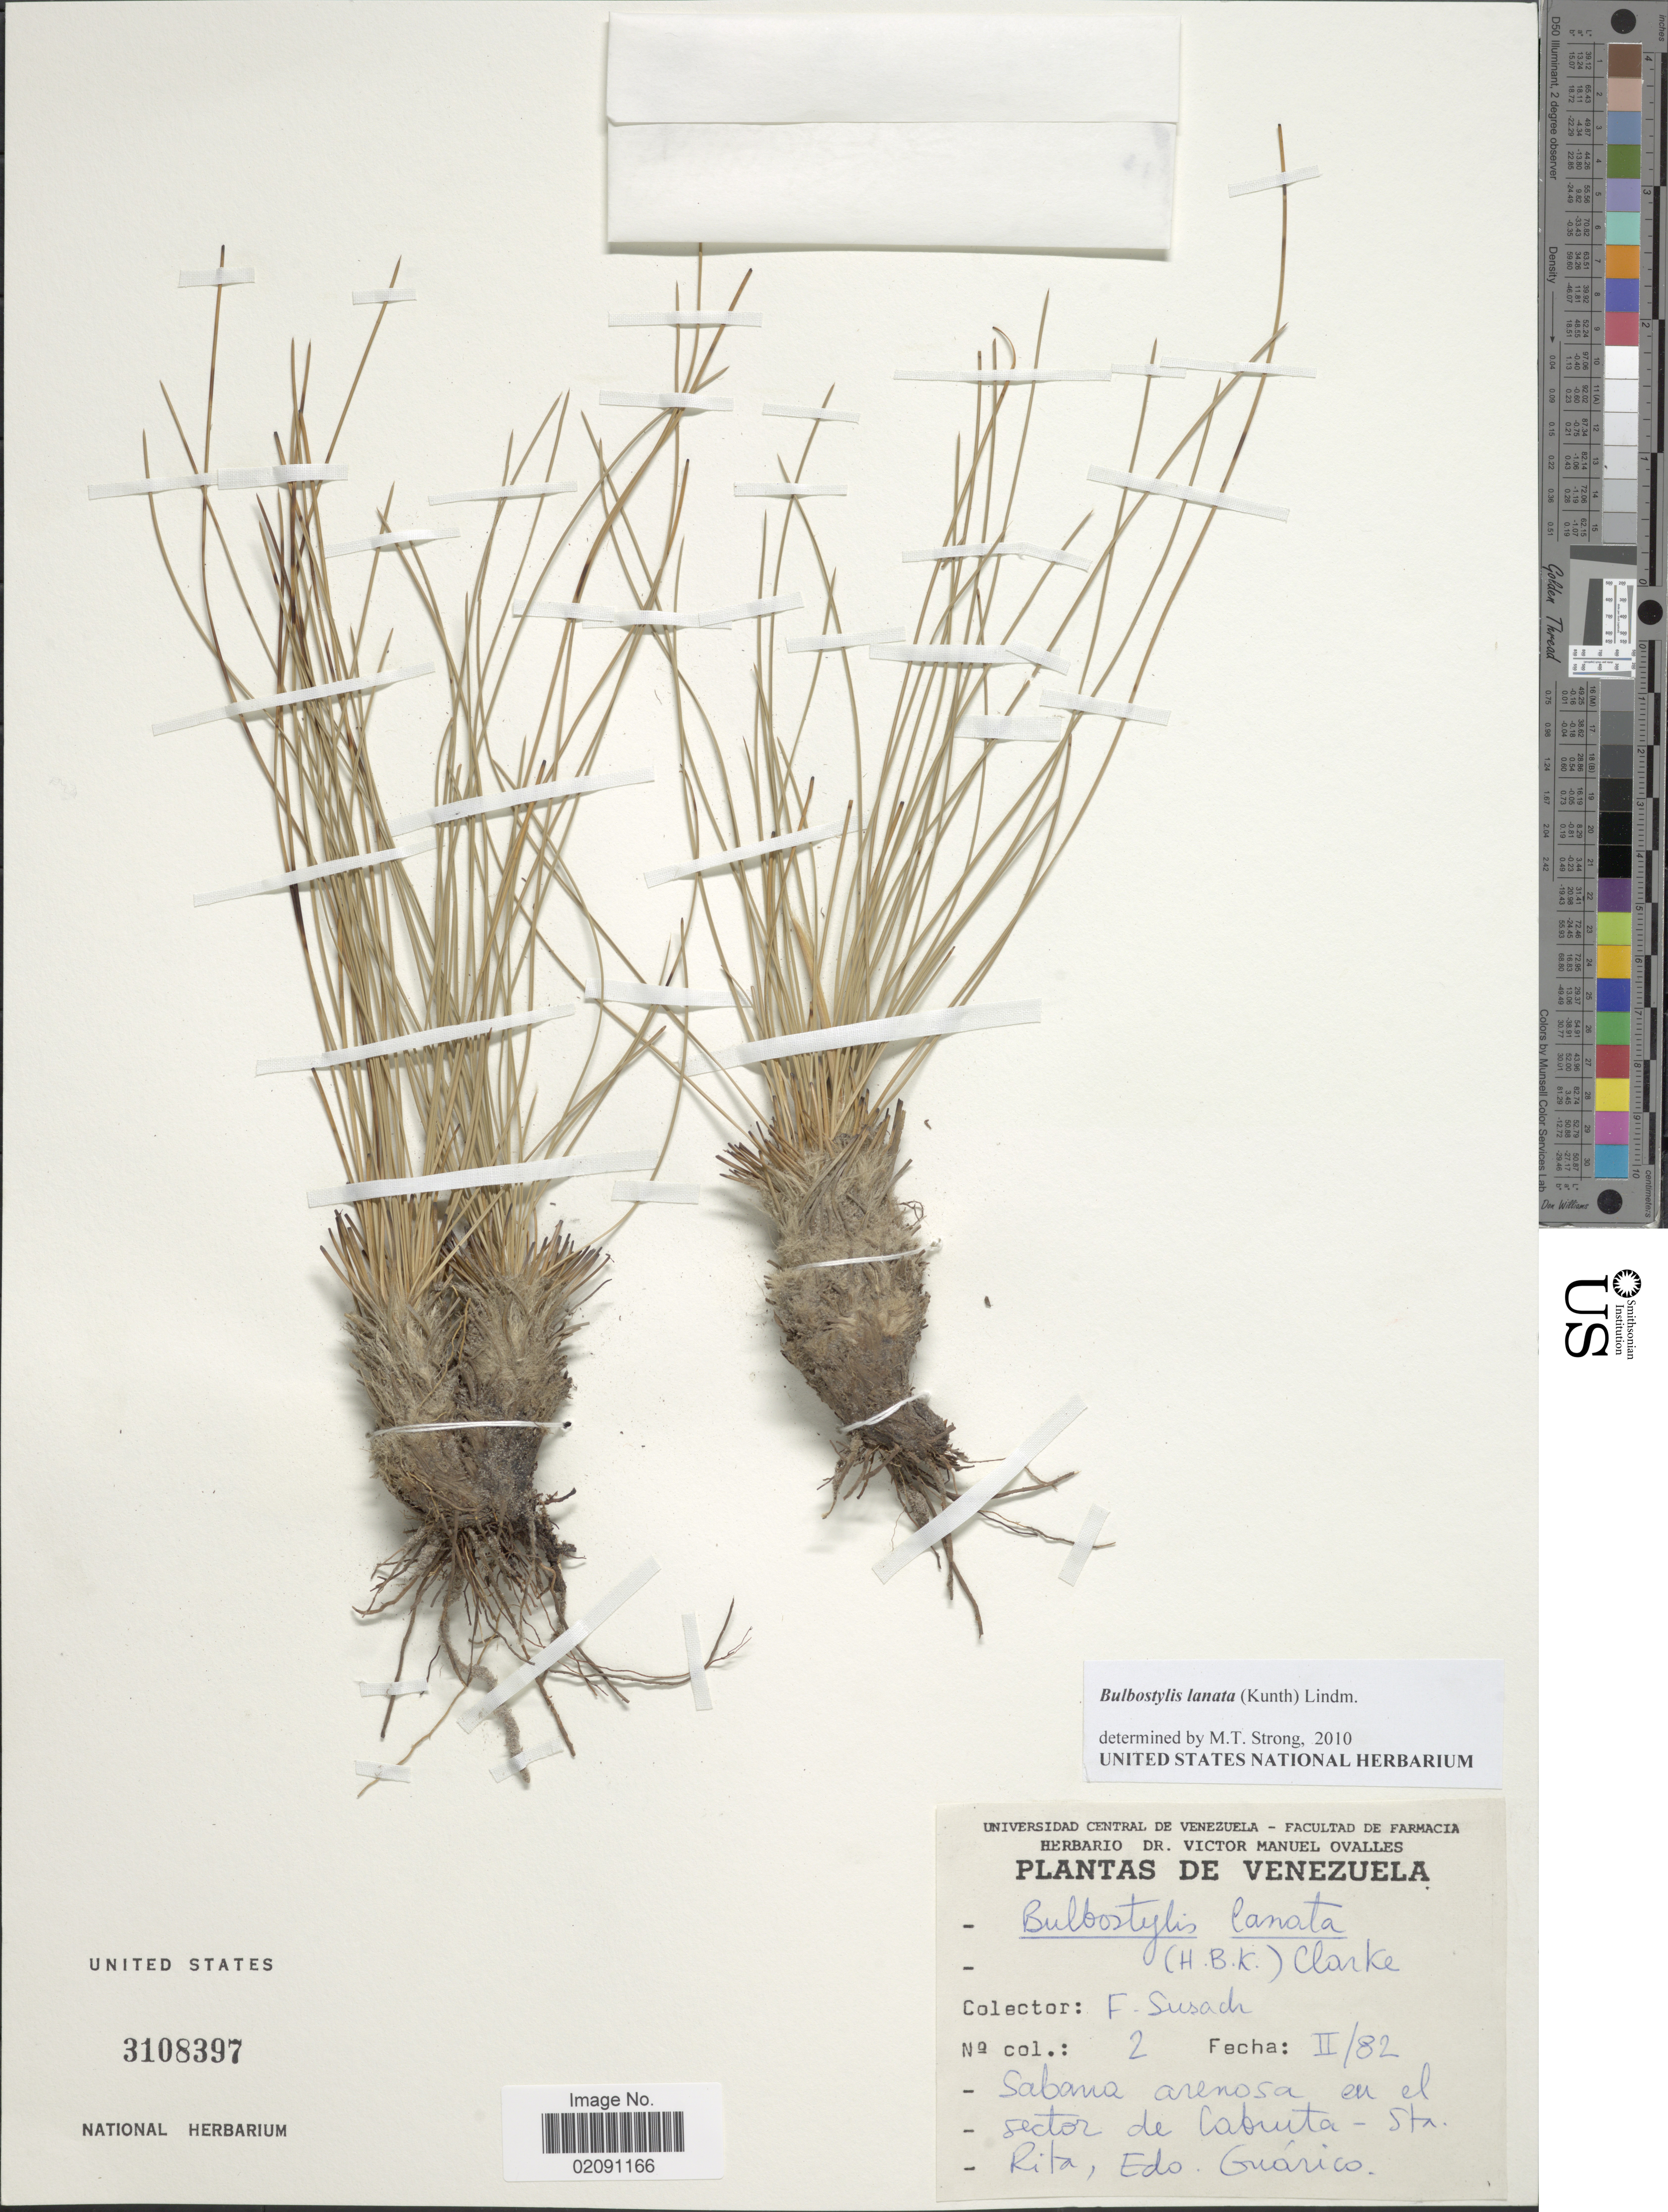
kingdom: Plantae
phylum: Tracheophyta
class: Liliopsida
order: Poales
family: Cyperaceae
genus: Bulbostylis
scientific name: Bulbostylis lanata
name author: (Kunth) Lindm.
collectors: F. Susach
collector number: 2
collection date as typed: Transcribed d/m/y: /2/82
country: Venezuela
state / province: Guárico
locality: Sabana arenoso en el sector de Cabruta, Sta. Rita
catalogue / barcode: US 3108397